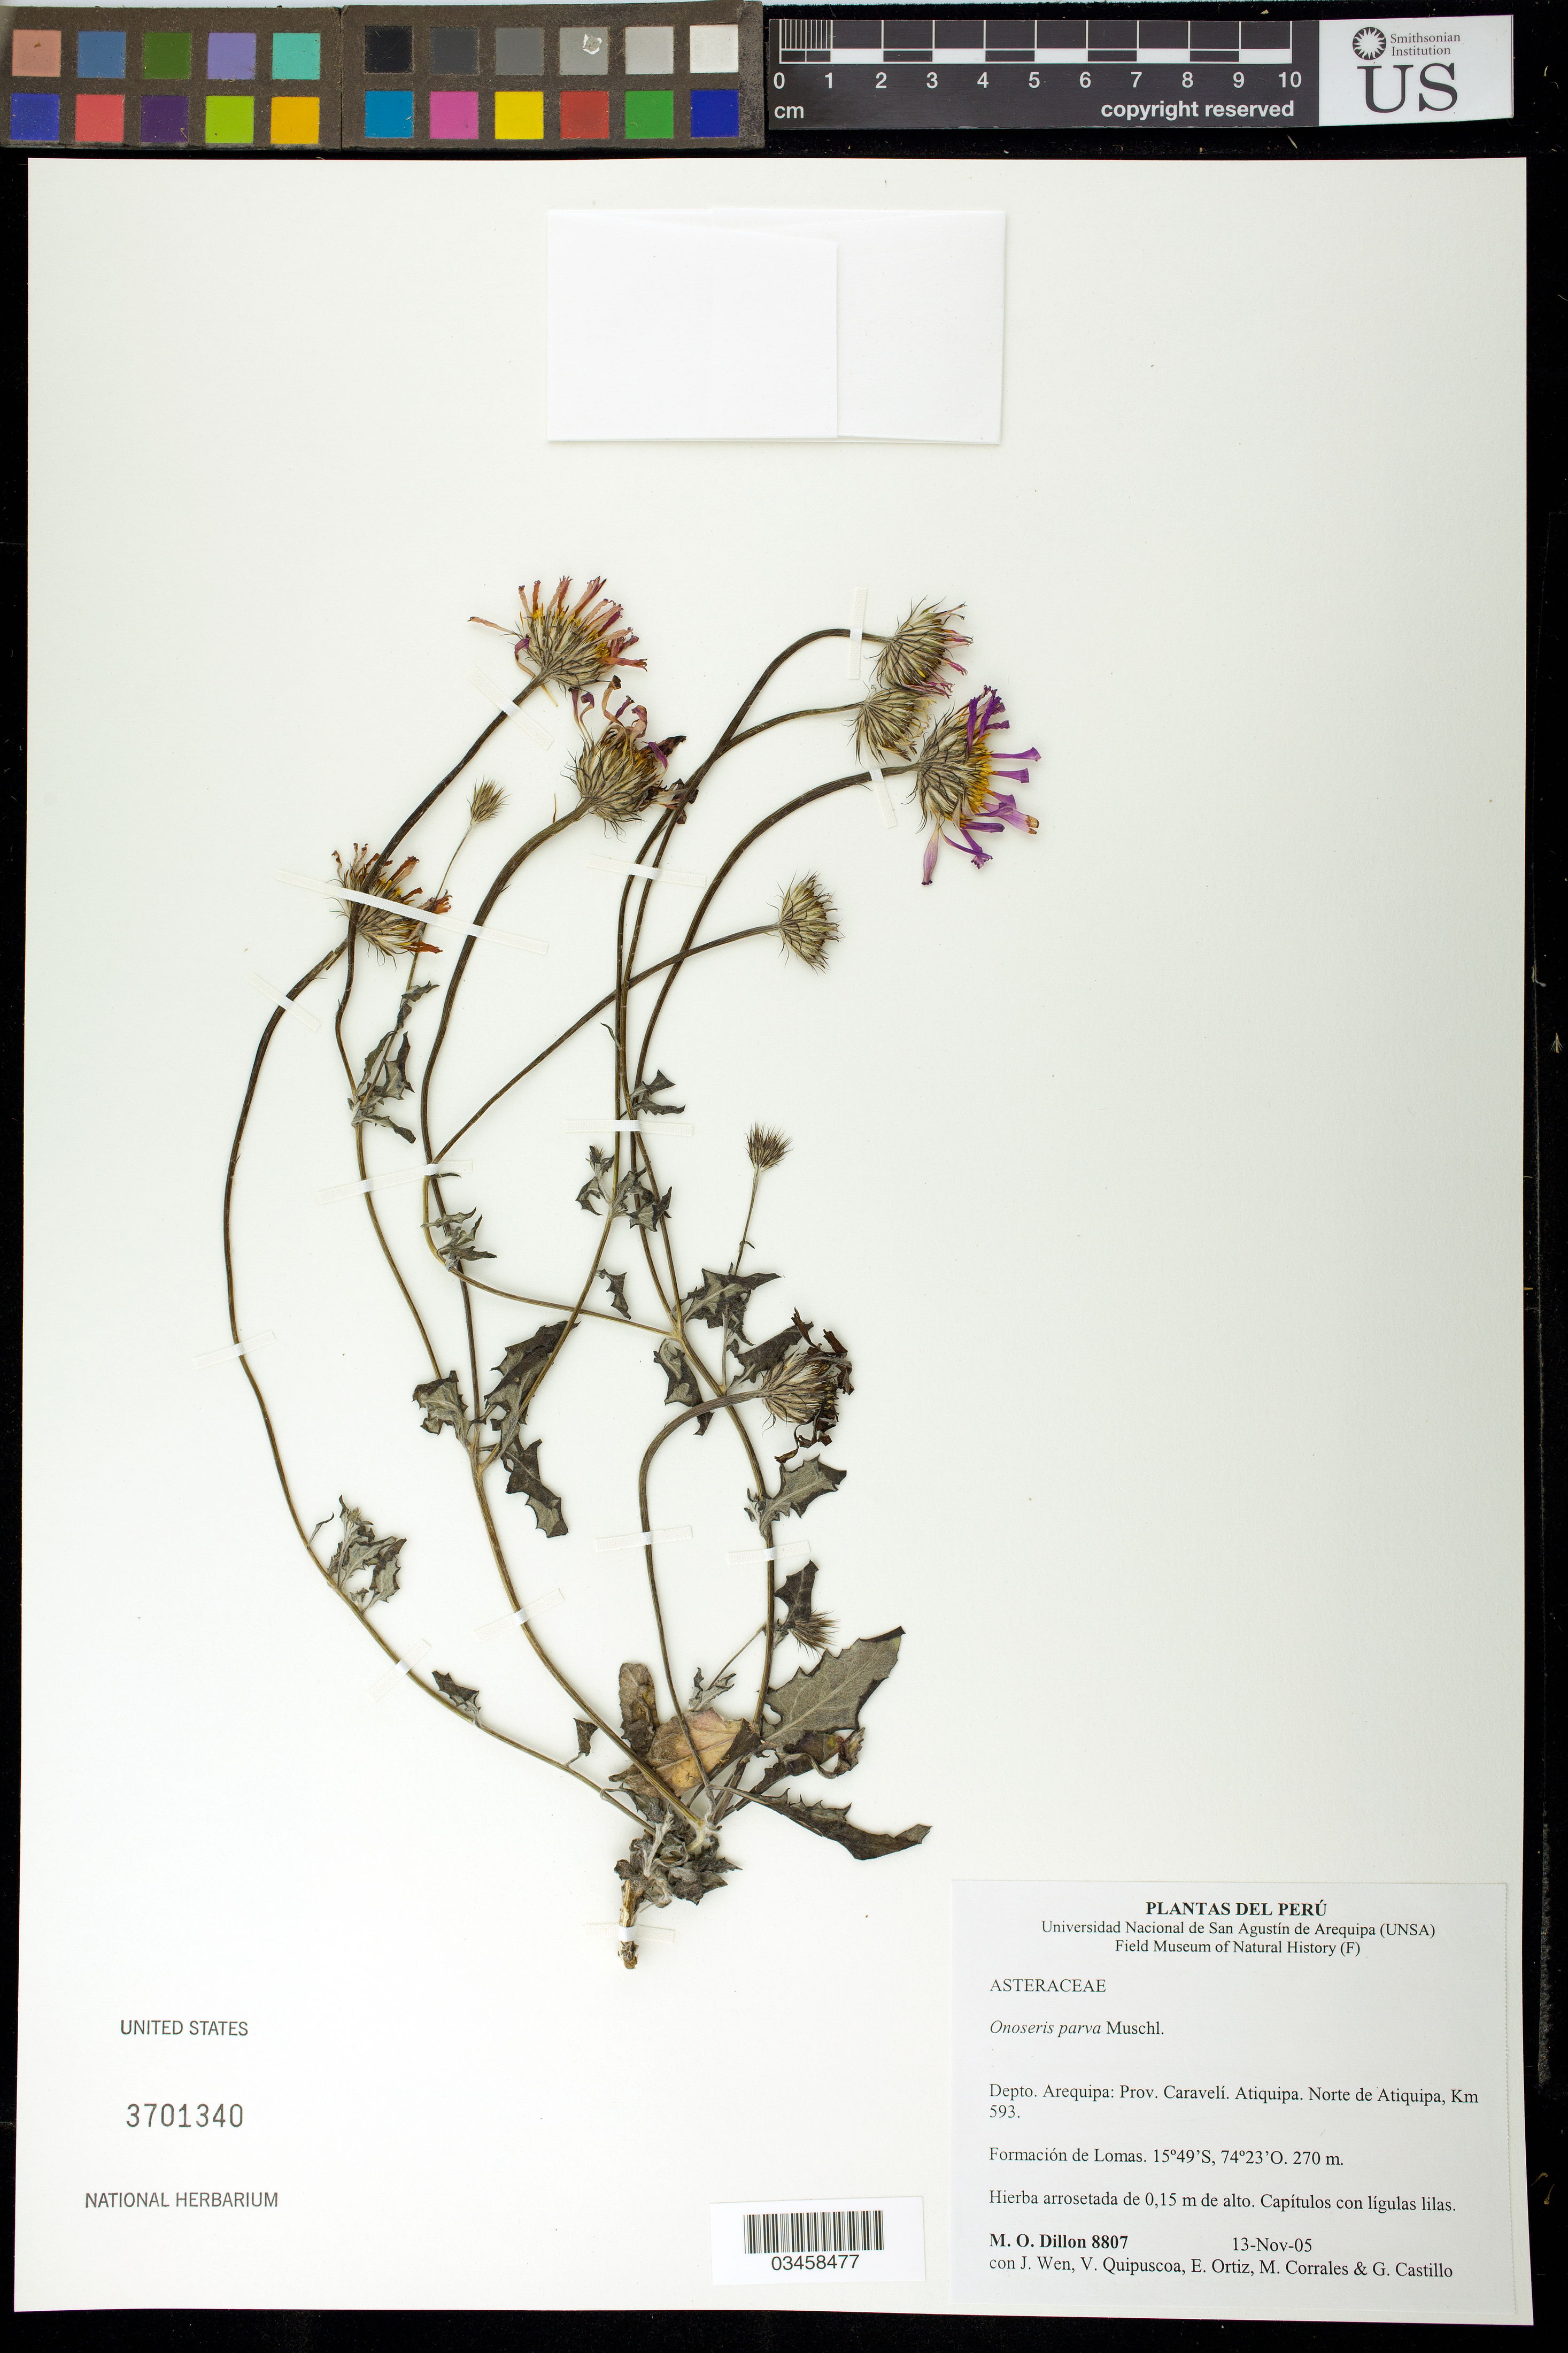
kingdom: Plantae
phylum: Tracheophyta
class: Magnoliopsida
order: Asterales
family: Asteraceae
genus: Onoseris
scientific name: Onoseris odorata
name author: (D. Don) Hook. & Arn.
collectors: M. O. Dillon, V. Quipuscoa, E. Ortiz, M. Corrales & G. Castillo C.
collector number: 8807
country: Peru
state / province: Arequipa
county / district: Caravelí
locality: N of Atiquipa, Km 593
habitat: Formacion de Lomas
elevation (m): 270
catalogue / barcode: US 3701340